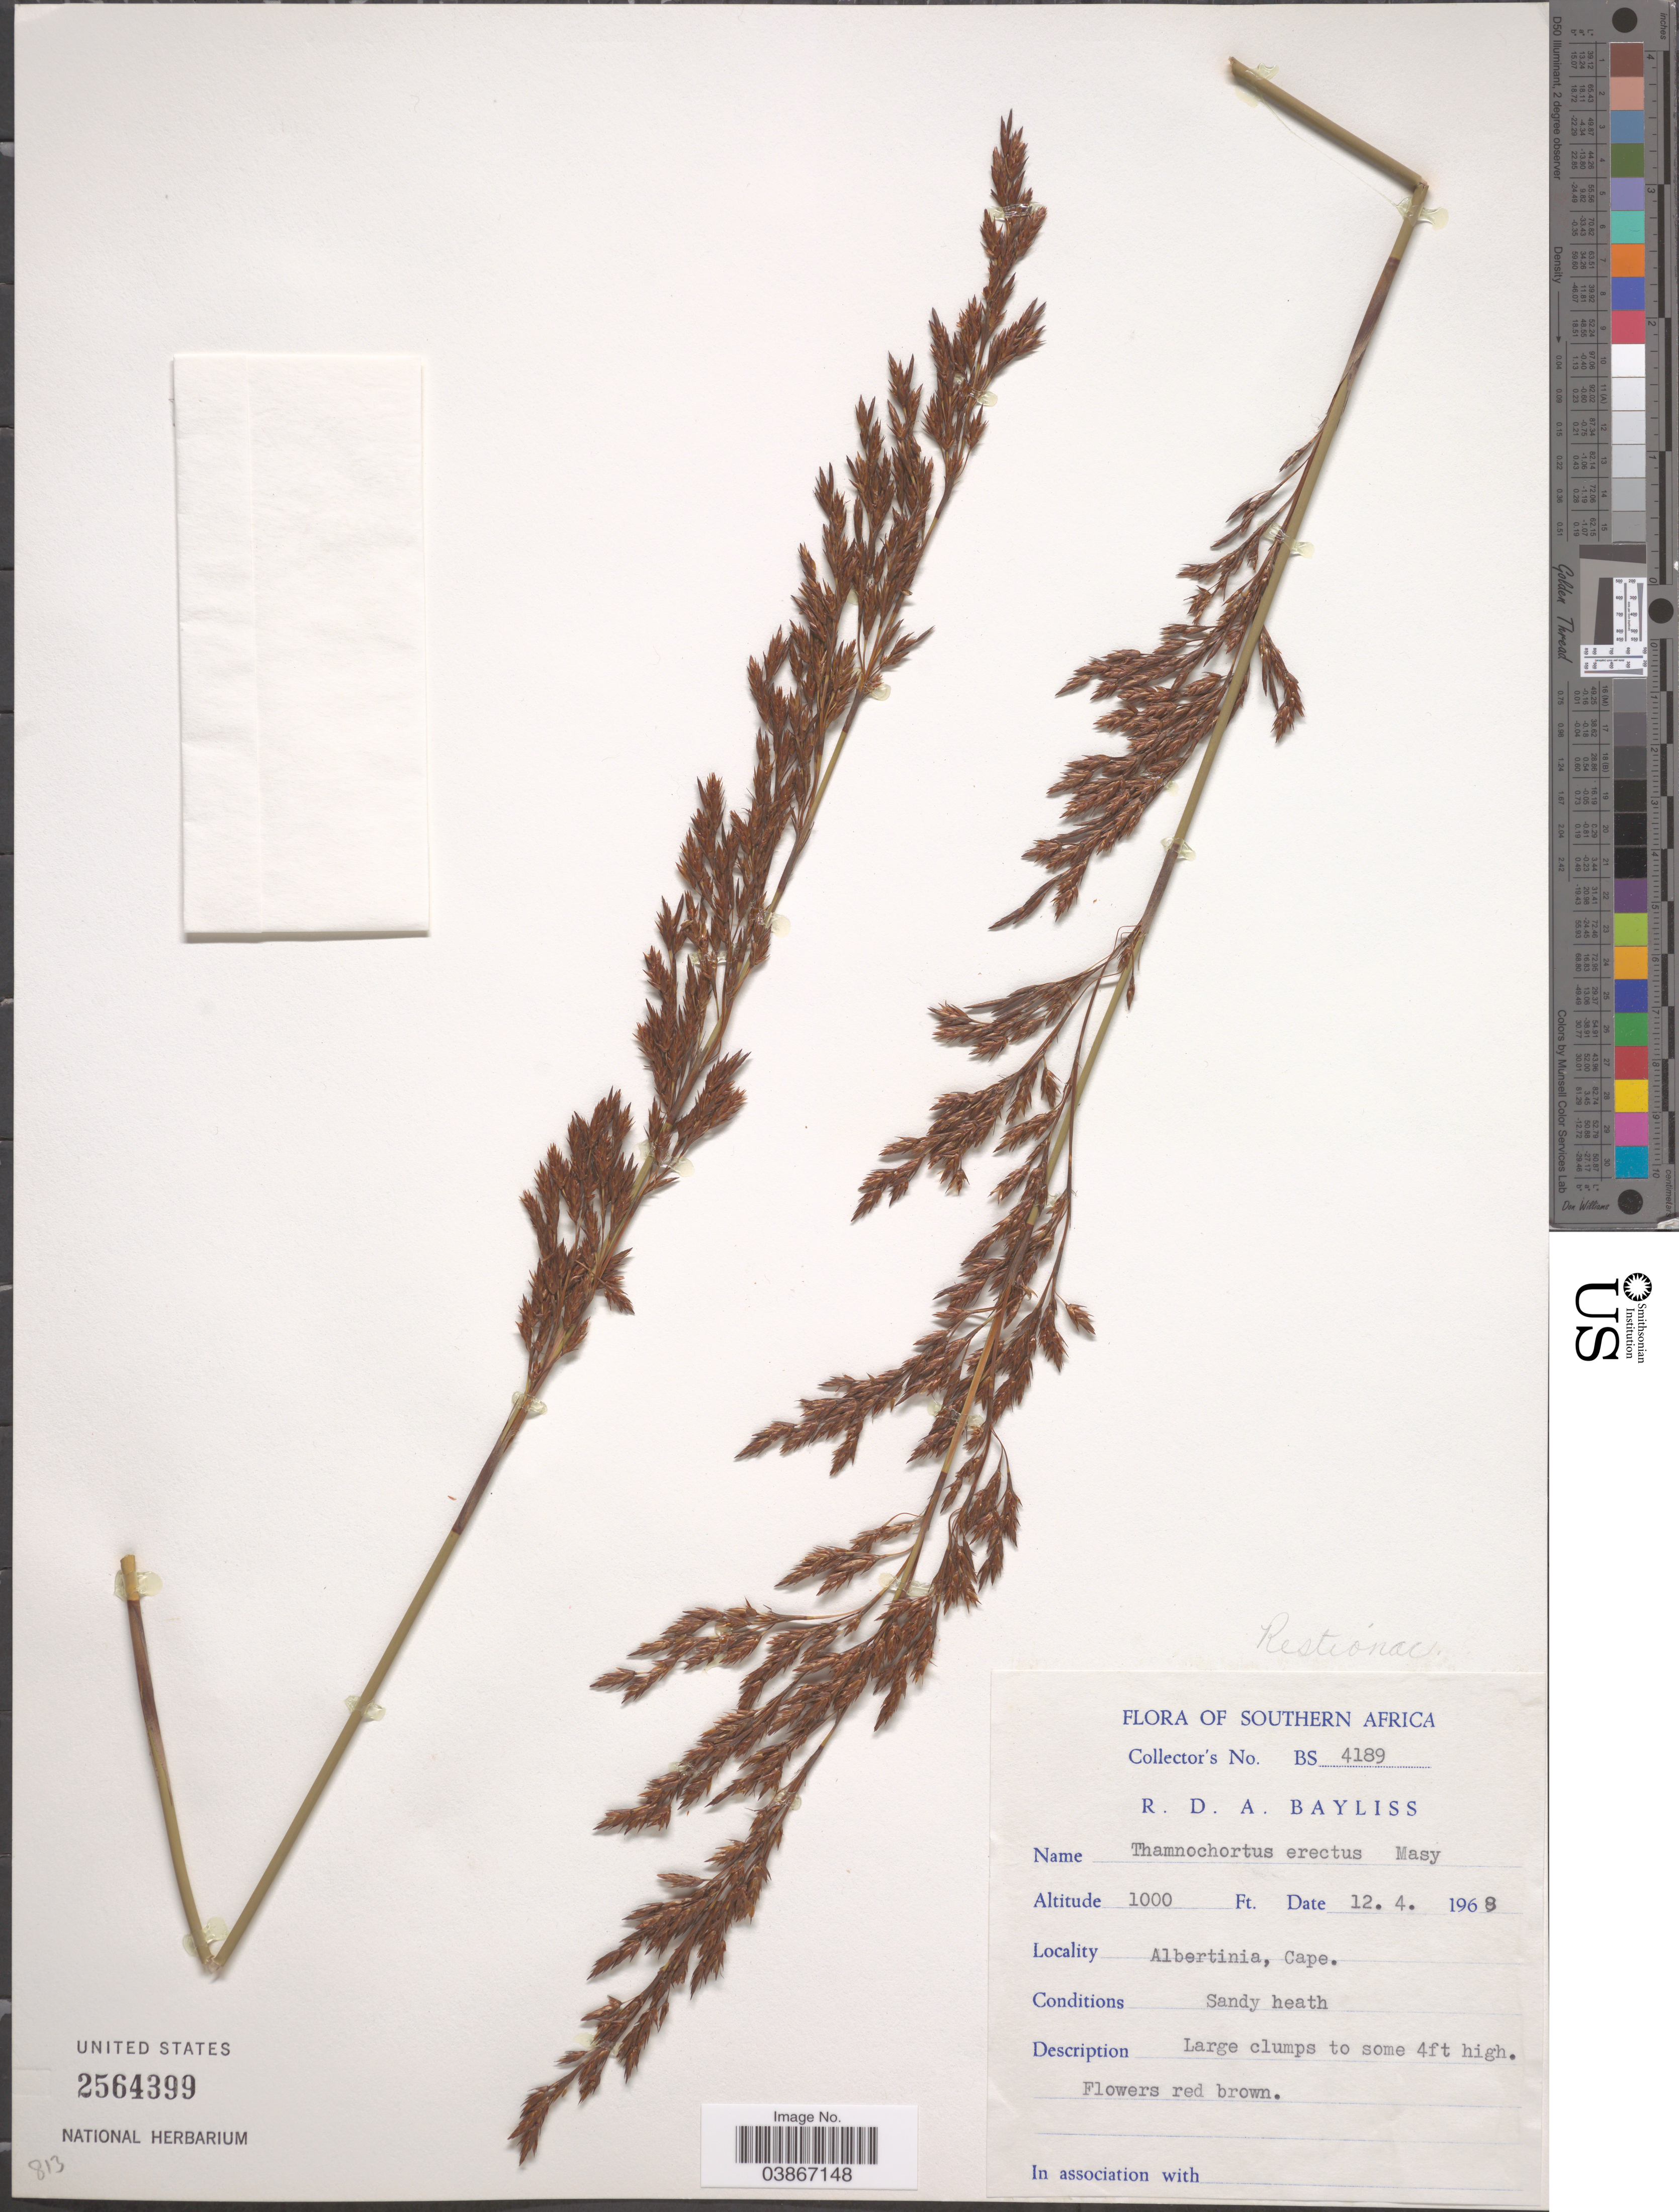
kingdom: Plantae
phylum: Tracheophyta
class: Liliopsida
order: Poales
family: Restionaceae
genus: Thamnochortus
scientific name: Thamnochortus erectus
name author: (Thunb.) Mast.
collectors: R. Bayliss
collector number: BS4189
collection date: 1968-04-12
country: South Africa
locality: Southern Africa. Albertinia, Cape.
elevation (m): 305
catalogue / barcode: US 2564399